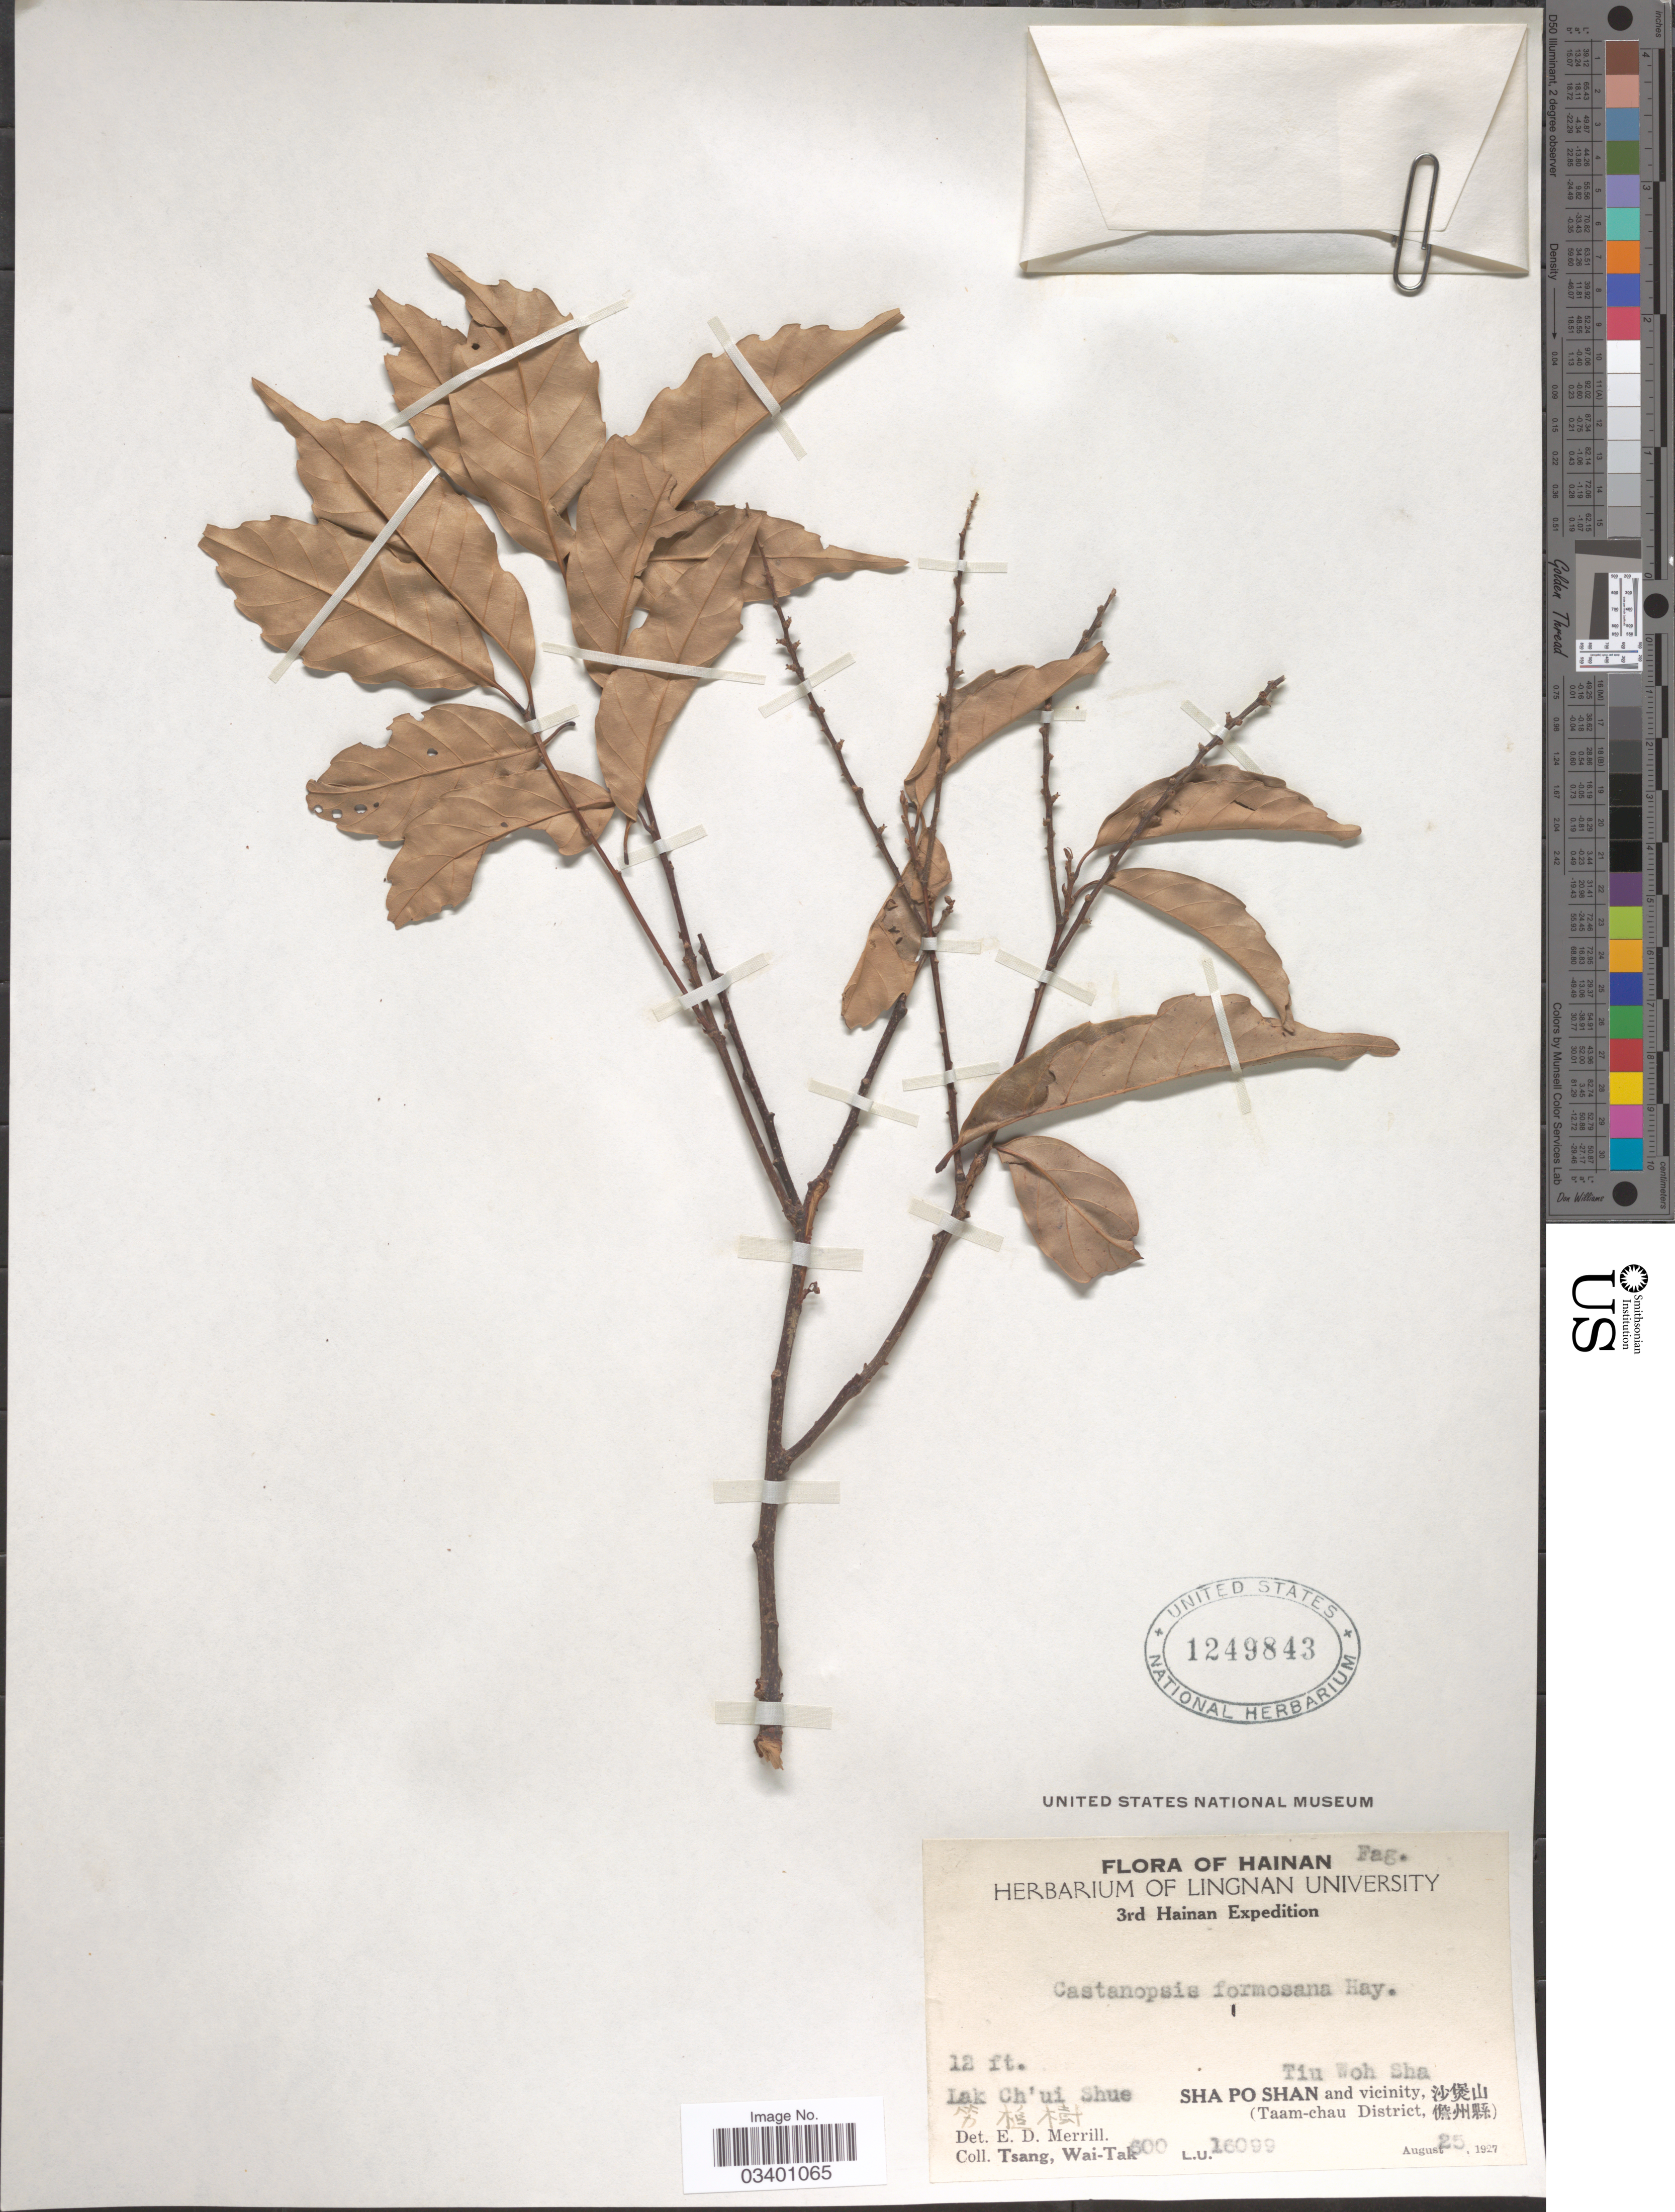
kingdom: Plantae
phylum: Tracheophyta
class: Magnoliopsida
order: Fagales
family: Fagaceae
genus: Castanopsis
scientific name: Castanopsis formosana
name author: (Skan) Hayata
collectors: W. T. Tsang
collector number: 600L.U.16099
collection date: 1927-08-25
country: China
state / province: Hainan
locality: Lak Ch'ui Shue, Tiu Woh Sha. Sha Po Shan and vicinity, X. (Taam-chau District, X).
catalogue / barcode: US 1249843